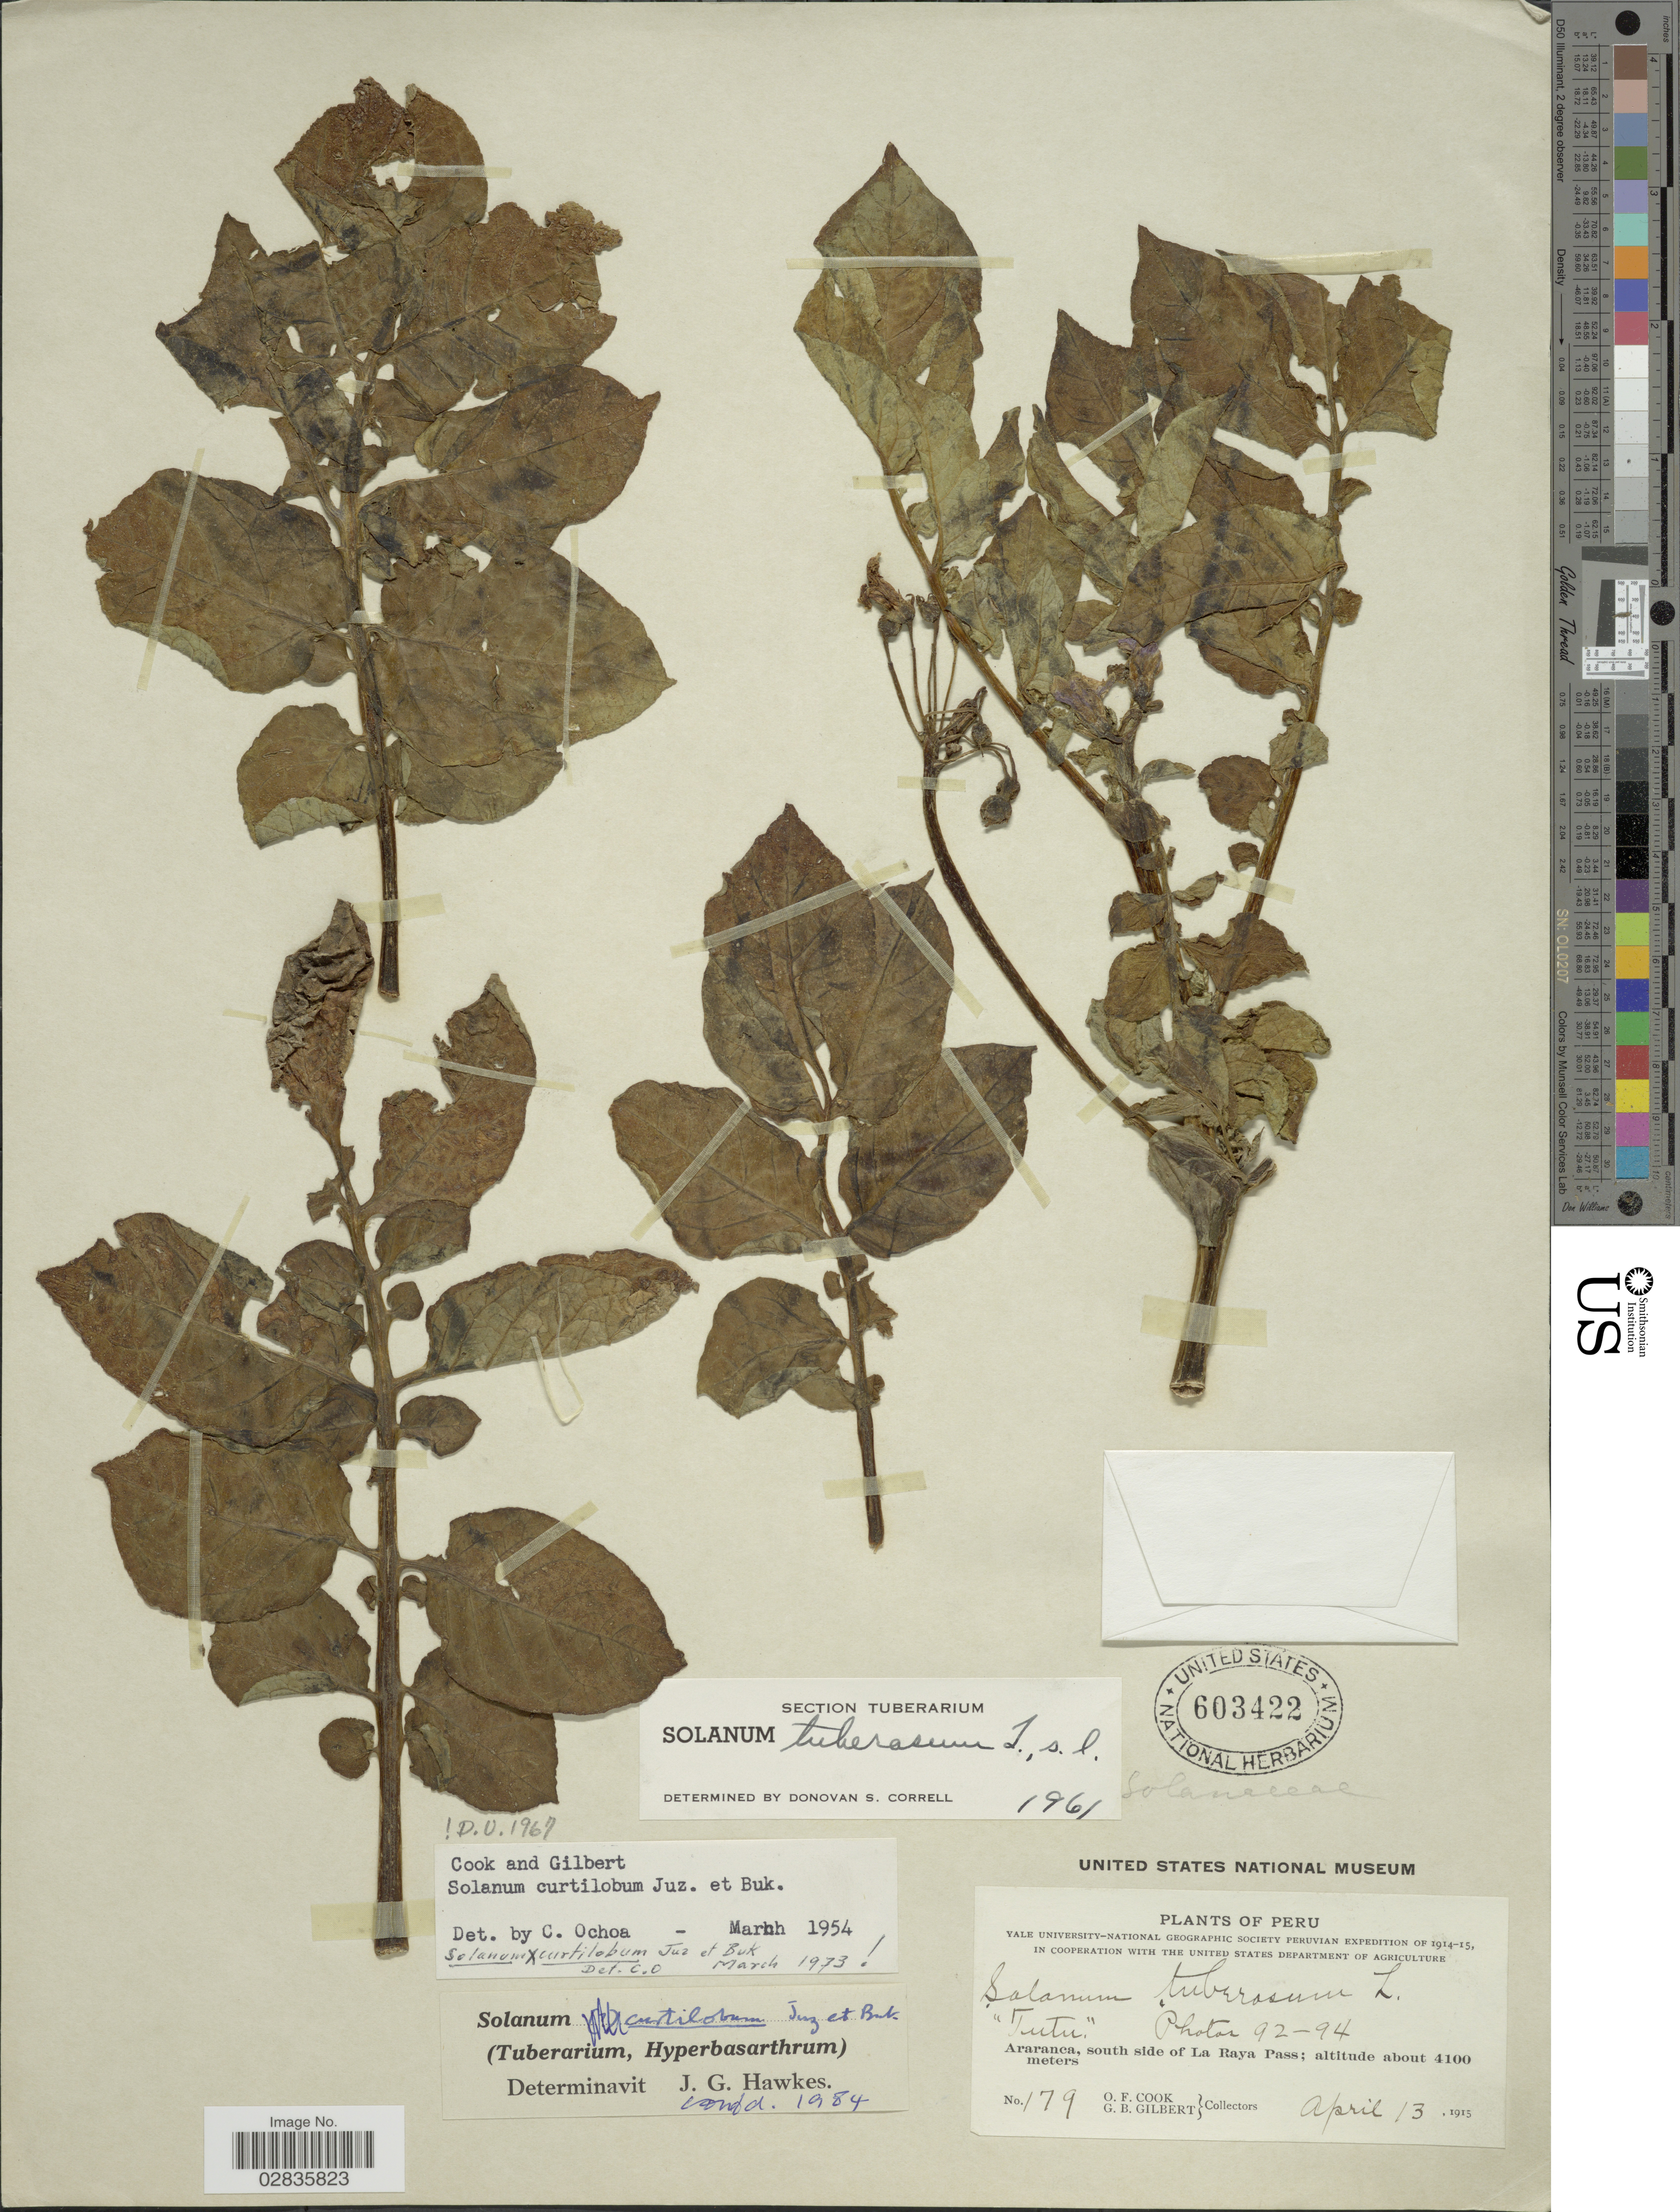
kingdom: Plantae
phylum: Tracheophyta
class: Magnoliopsida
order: Solanales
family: Solanaceae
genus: Solanum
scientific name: Solanum curtilobum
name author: Juz. & Bukasov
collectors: O. F. Cook & G. B. Gilbert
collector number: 179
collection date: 1915-04-13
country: Peru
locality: Araranca, south side of La Raya Pass.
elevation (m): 4100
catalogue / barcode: US 603422